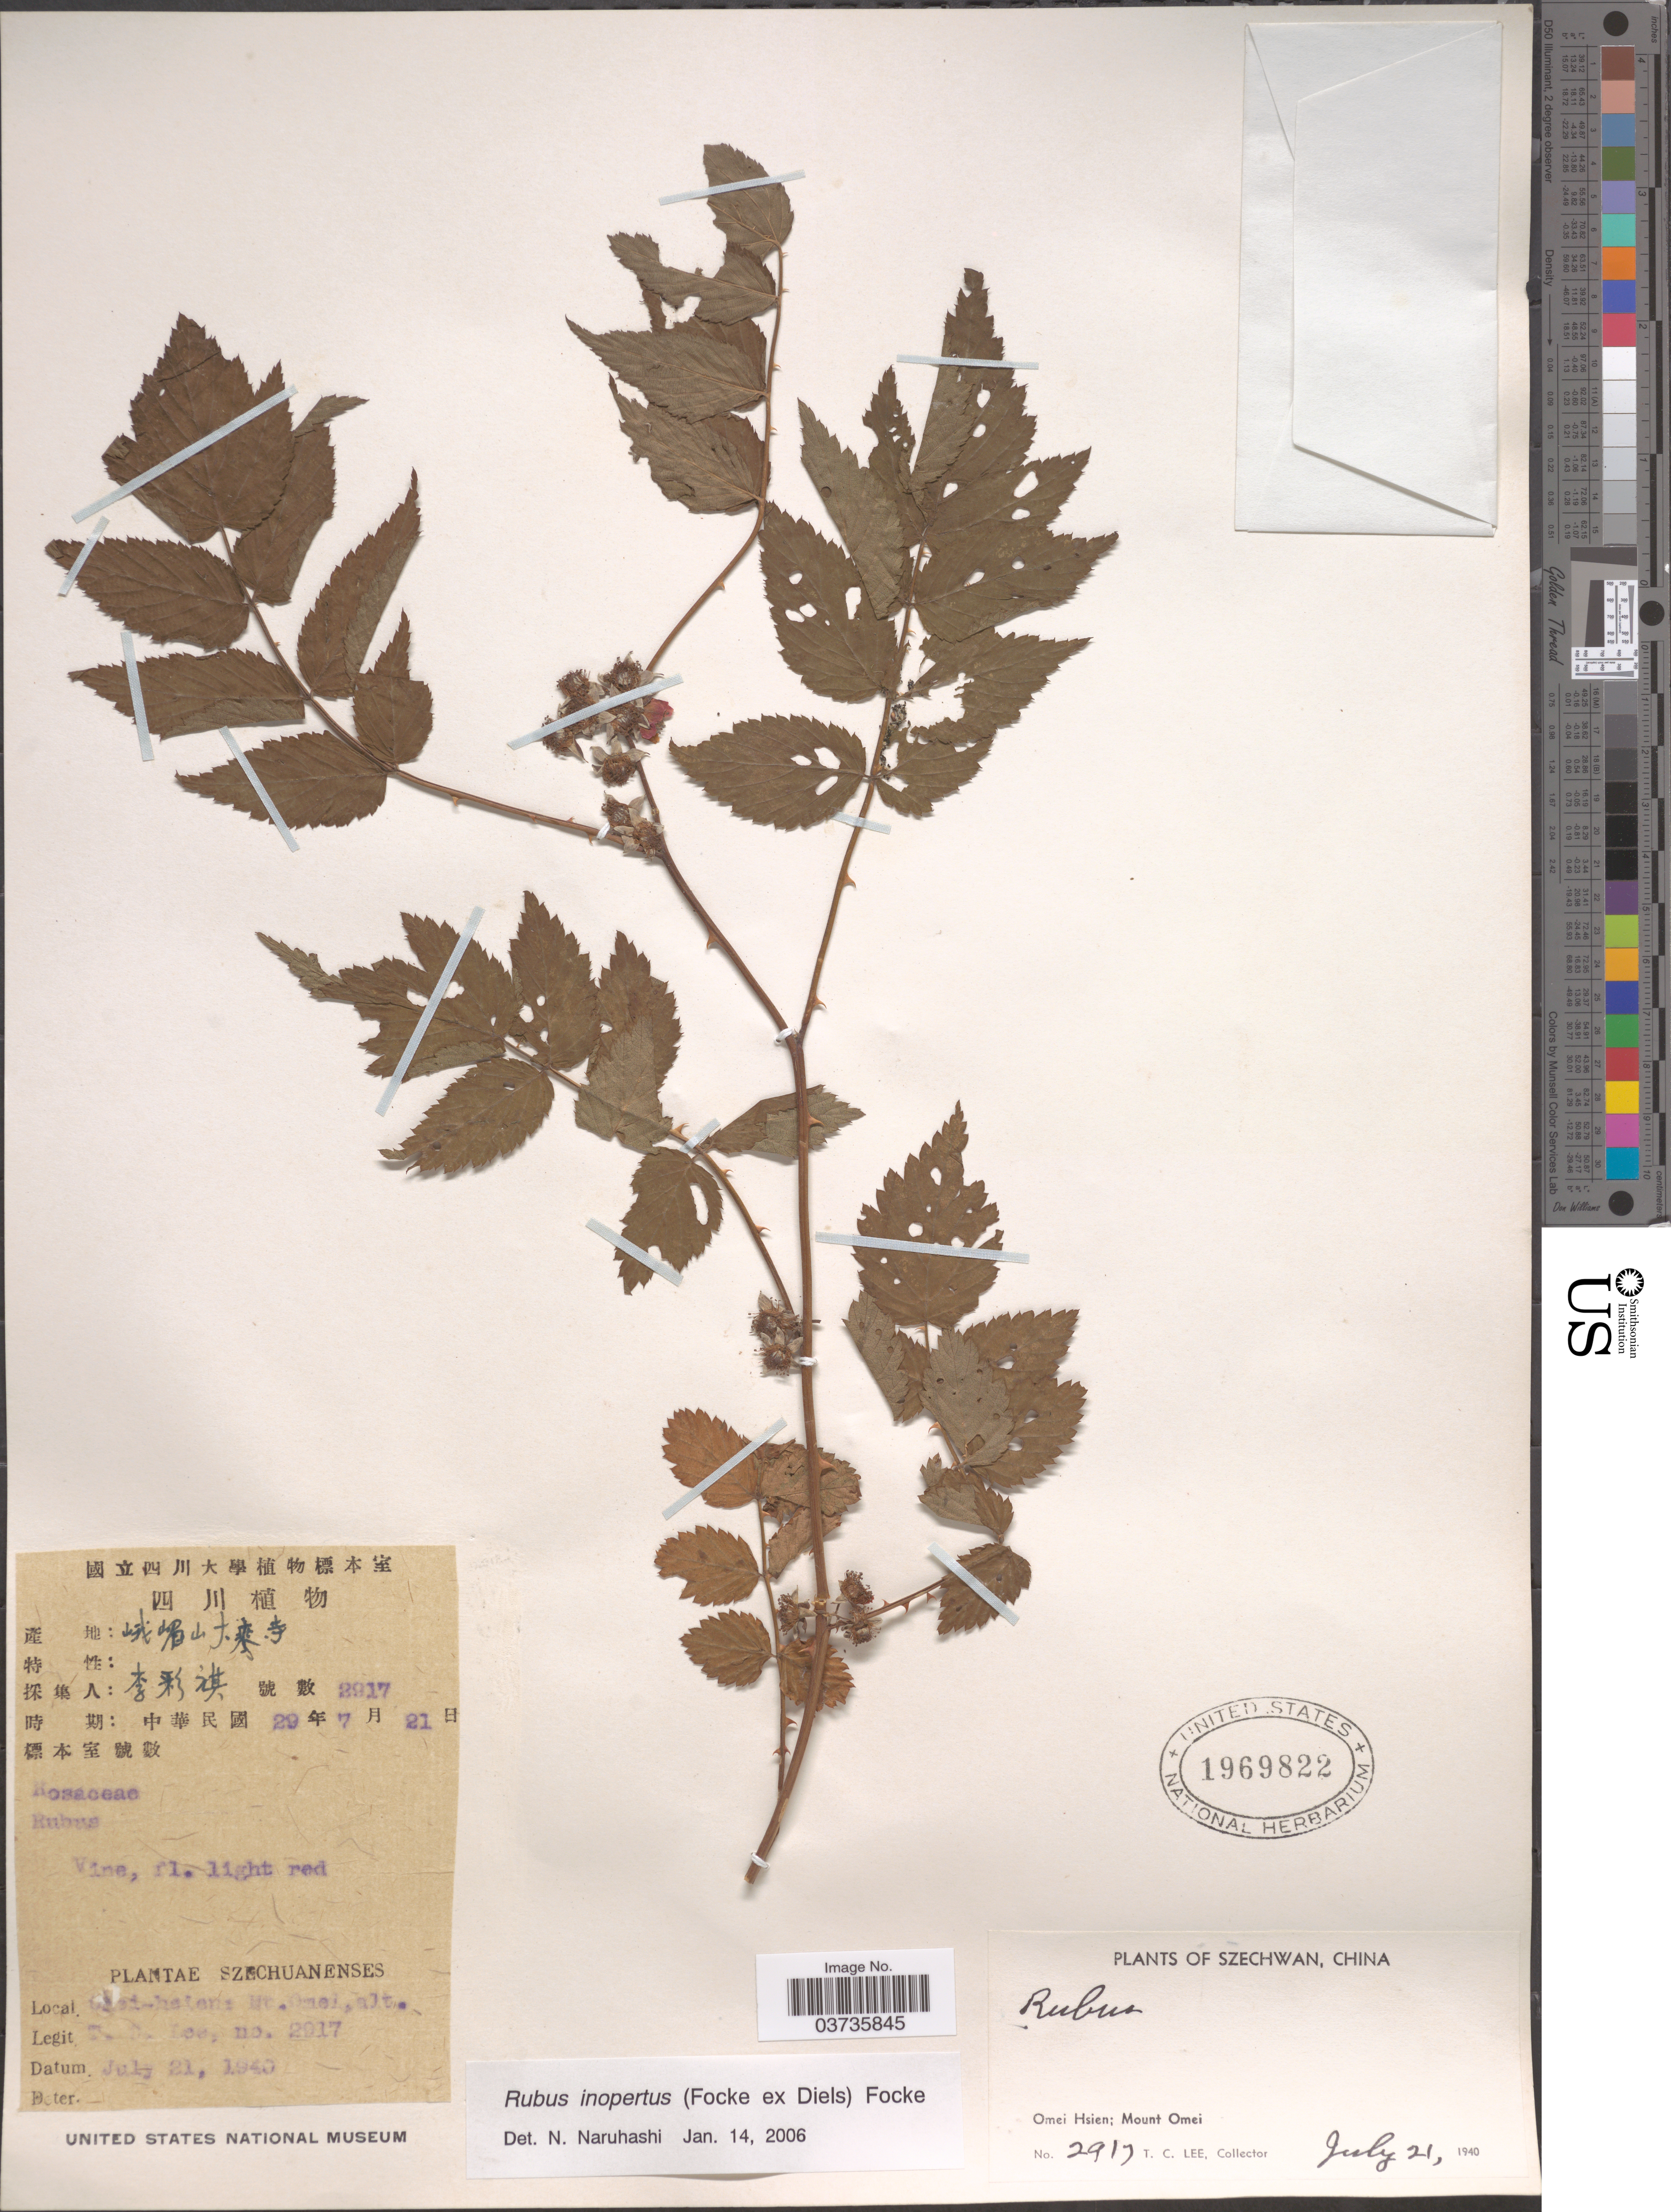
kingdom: Plantae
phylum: Tracheophyta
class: Magnoliopsida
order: Rosales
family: Rosaceae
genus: Rubus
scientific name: Rubus inopertus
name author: (Focke ex Diels) Focke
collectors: T. Lee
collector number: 2917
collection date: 1940-07-21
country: China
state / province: Sichuan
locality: Szechwan. Omei Hsien; Mount Omei.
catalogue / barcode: US 1969822